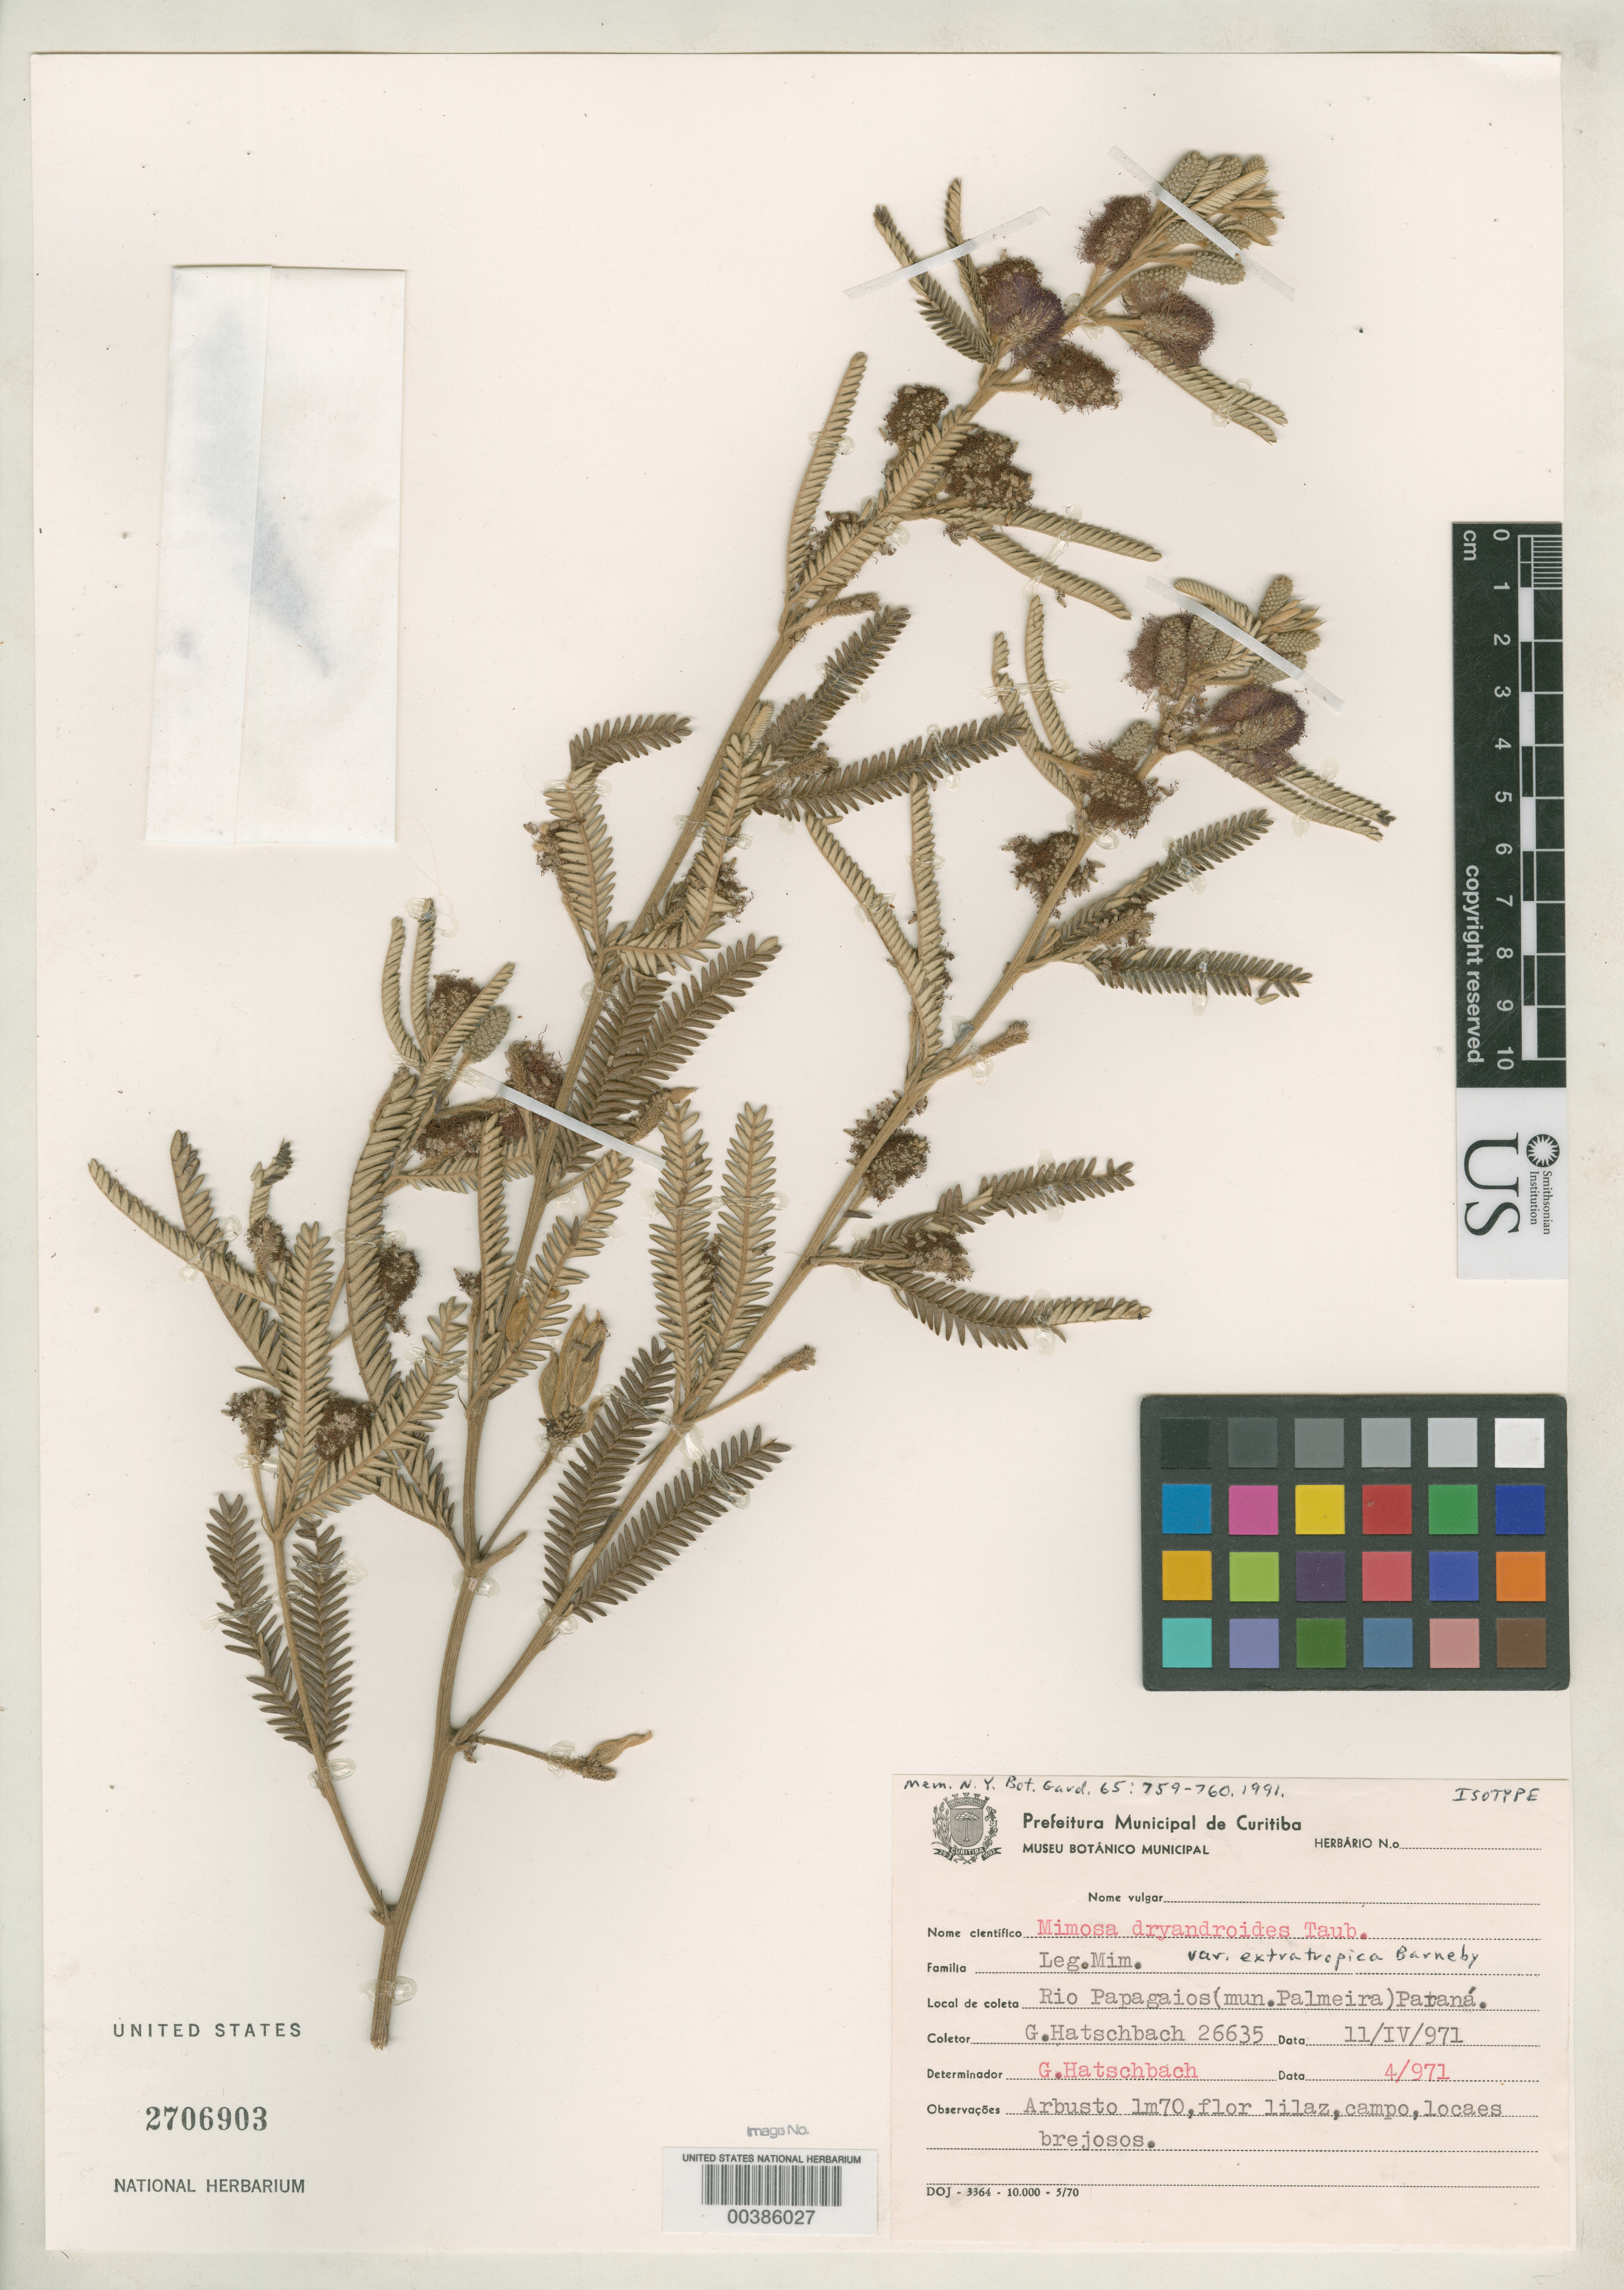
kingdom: Plantae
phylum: Tracheophyta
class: Magnoliopsida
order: Fabales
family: Fabaceae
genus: Mimosa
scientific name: Mimosa dryandroides var. extratropica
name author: Barneby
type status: Isotype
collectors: G. Hatschbach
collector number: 26635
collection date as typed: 11 Apr 1971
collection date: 1971-04-11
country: Brazil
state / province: Paraná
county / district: Palmeira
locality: Rio Papagaios.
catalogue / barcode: US 2706903